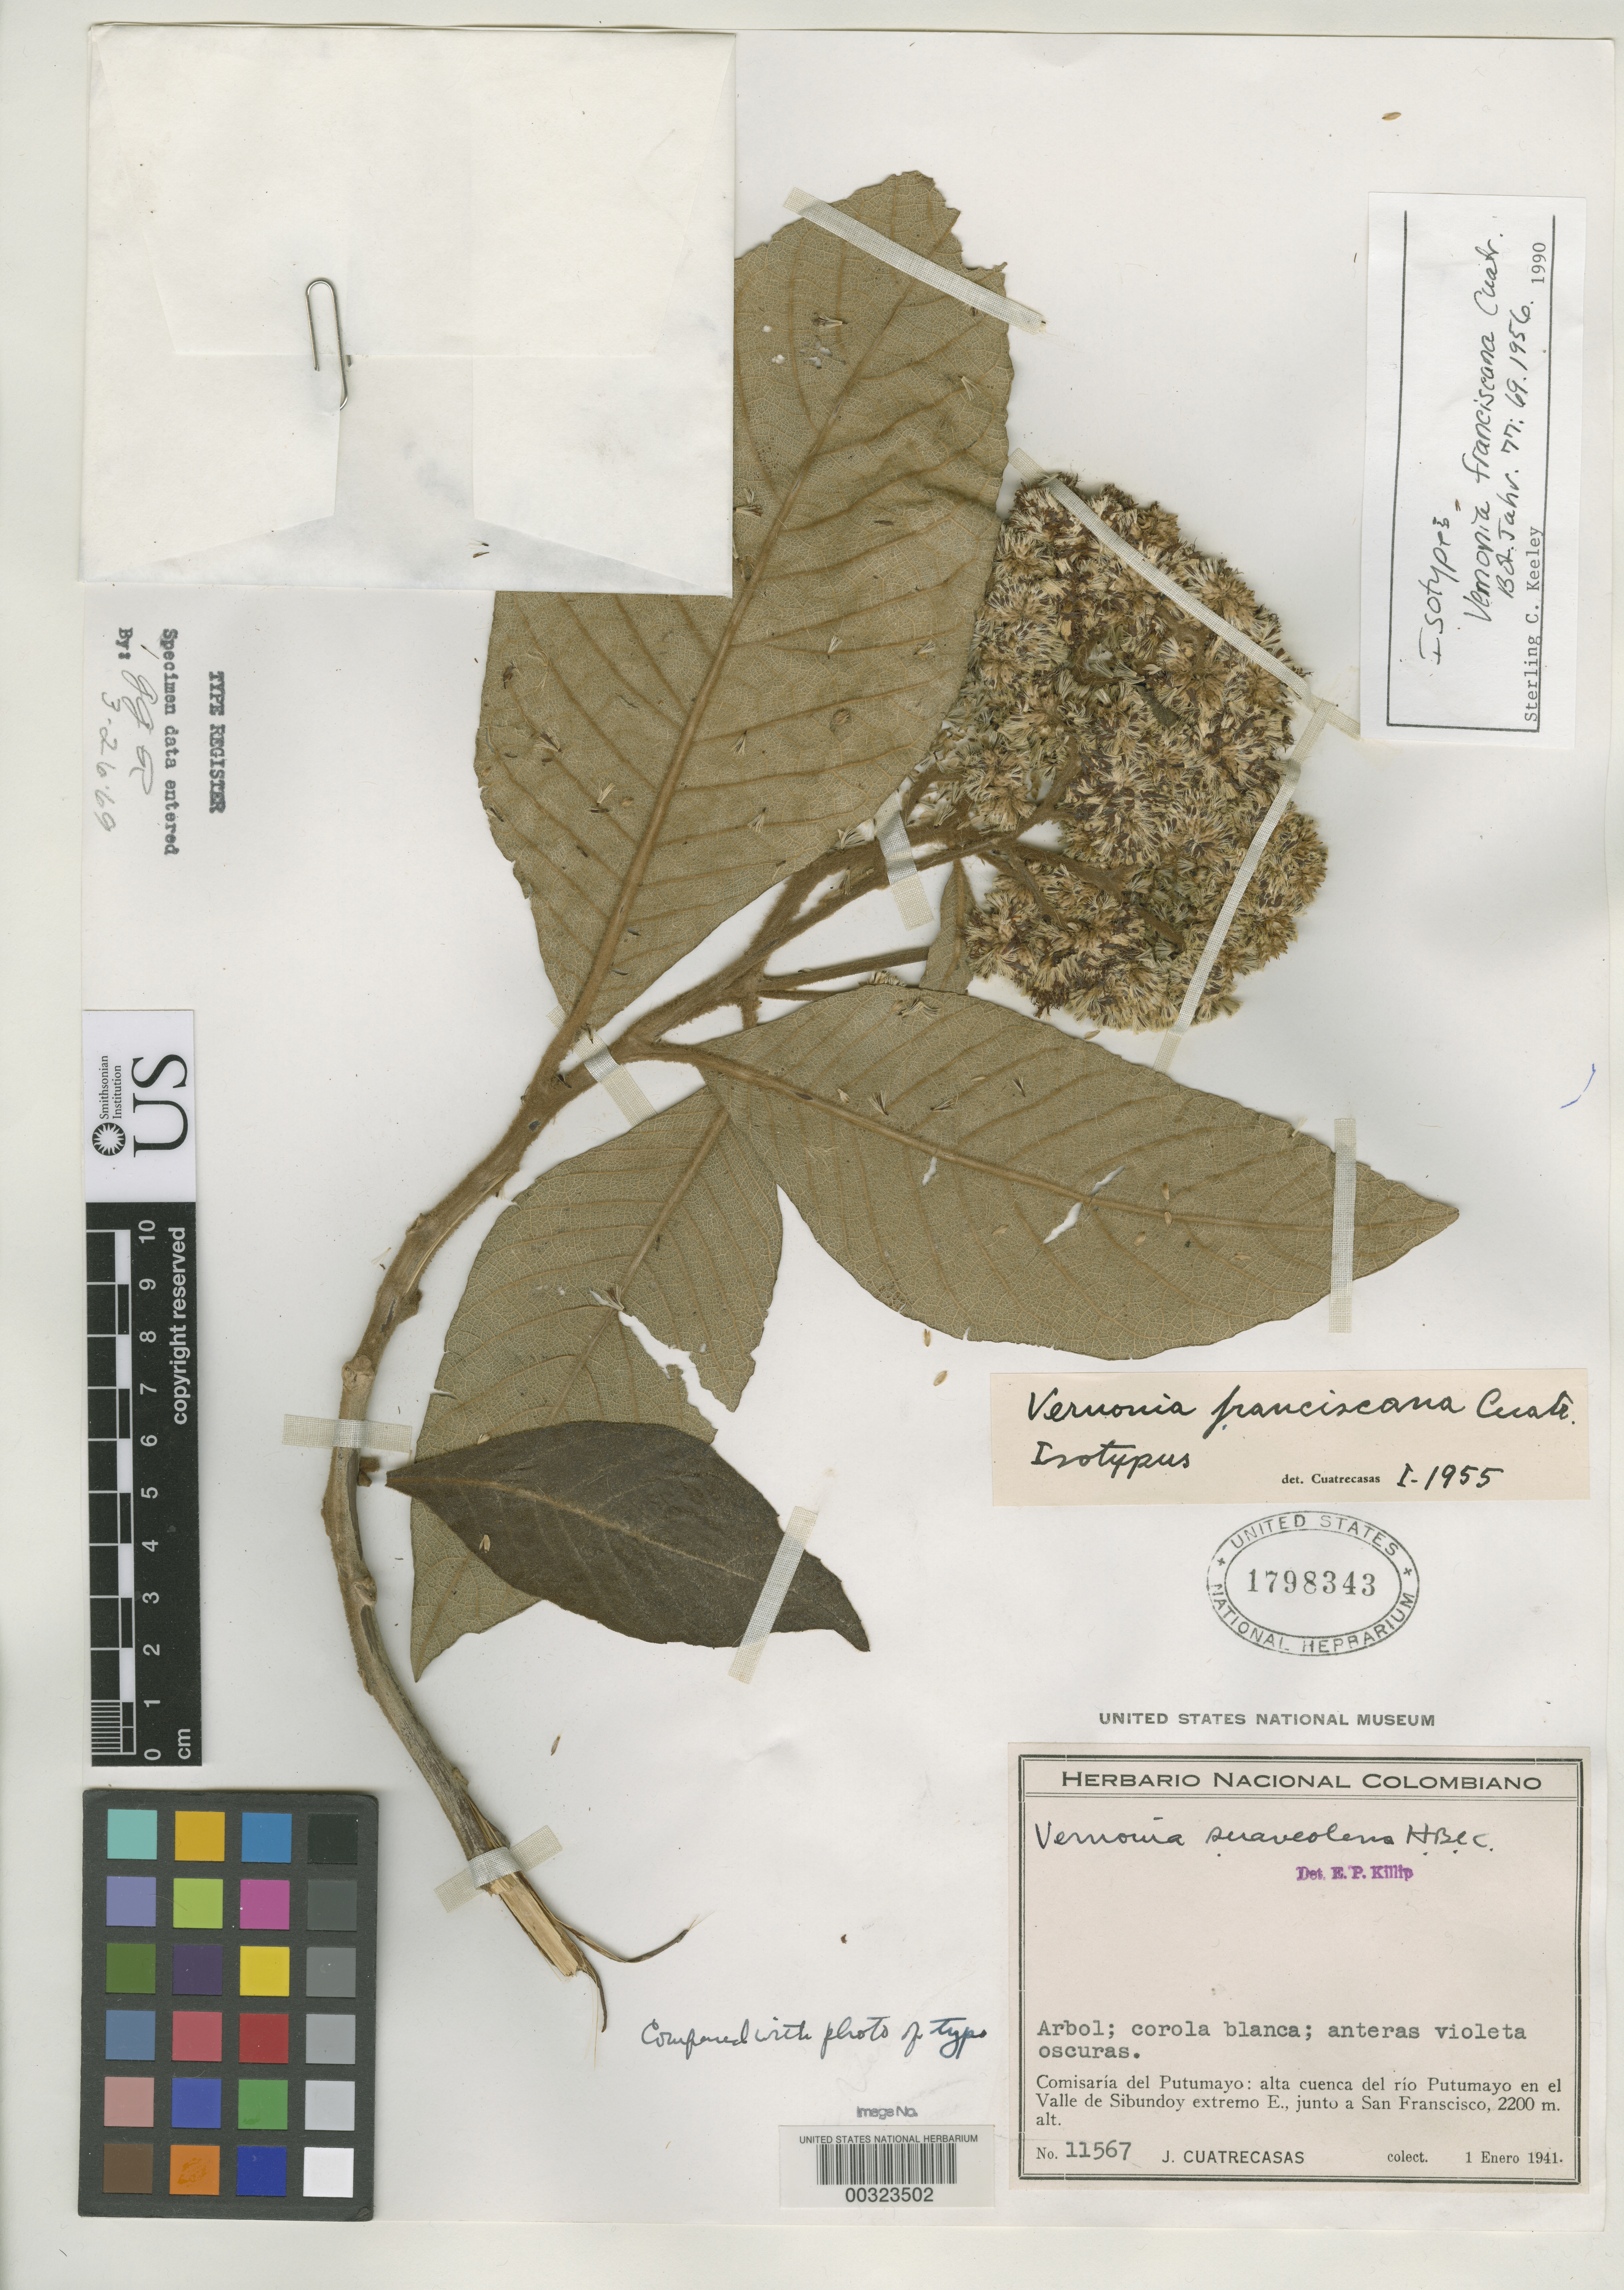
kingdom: Plantae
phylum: Tracheophyta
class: Magnoliopsida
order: Asterales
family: Asteraceae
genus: Vernonia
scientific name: Vernonia franciscana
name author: Cuatrec.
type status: Isotype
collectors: J. Cuatrecasas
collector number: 11567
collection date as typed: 01 Jan 1941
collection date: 1941-01-01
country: Colombia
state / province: Putumayo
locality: San Francisco.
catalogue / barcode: US 1798343